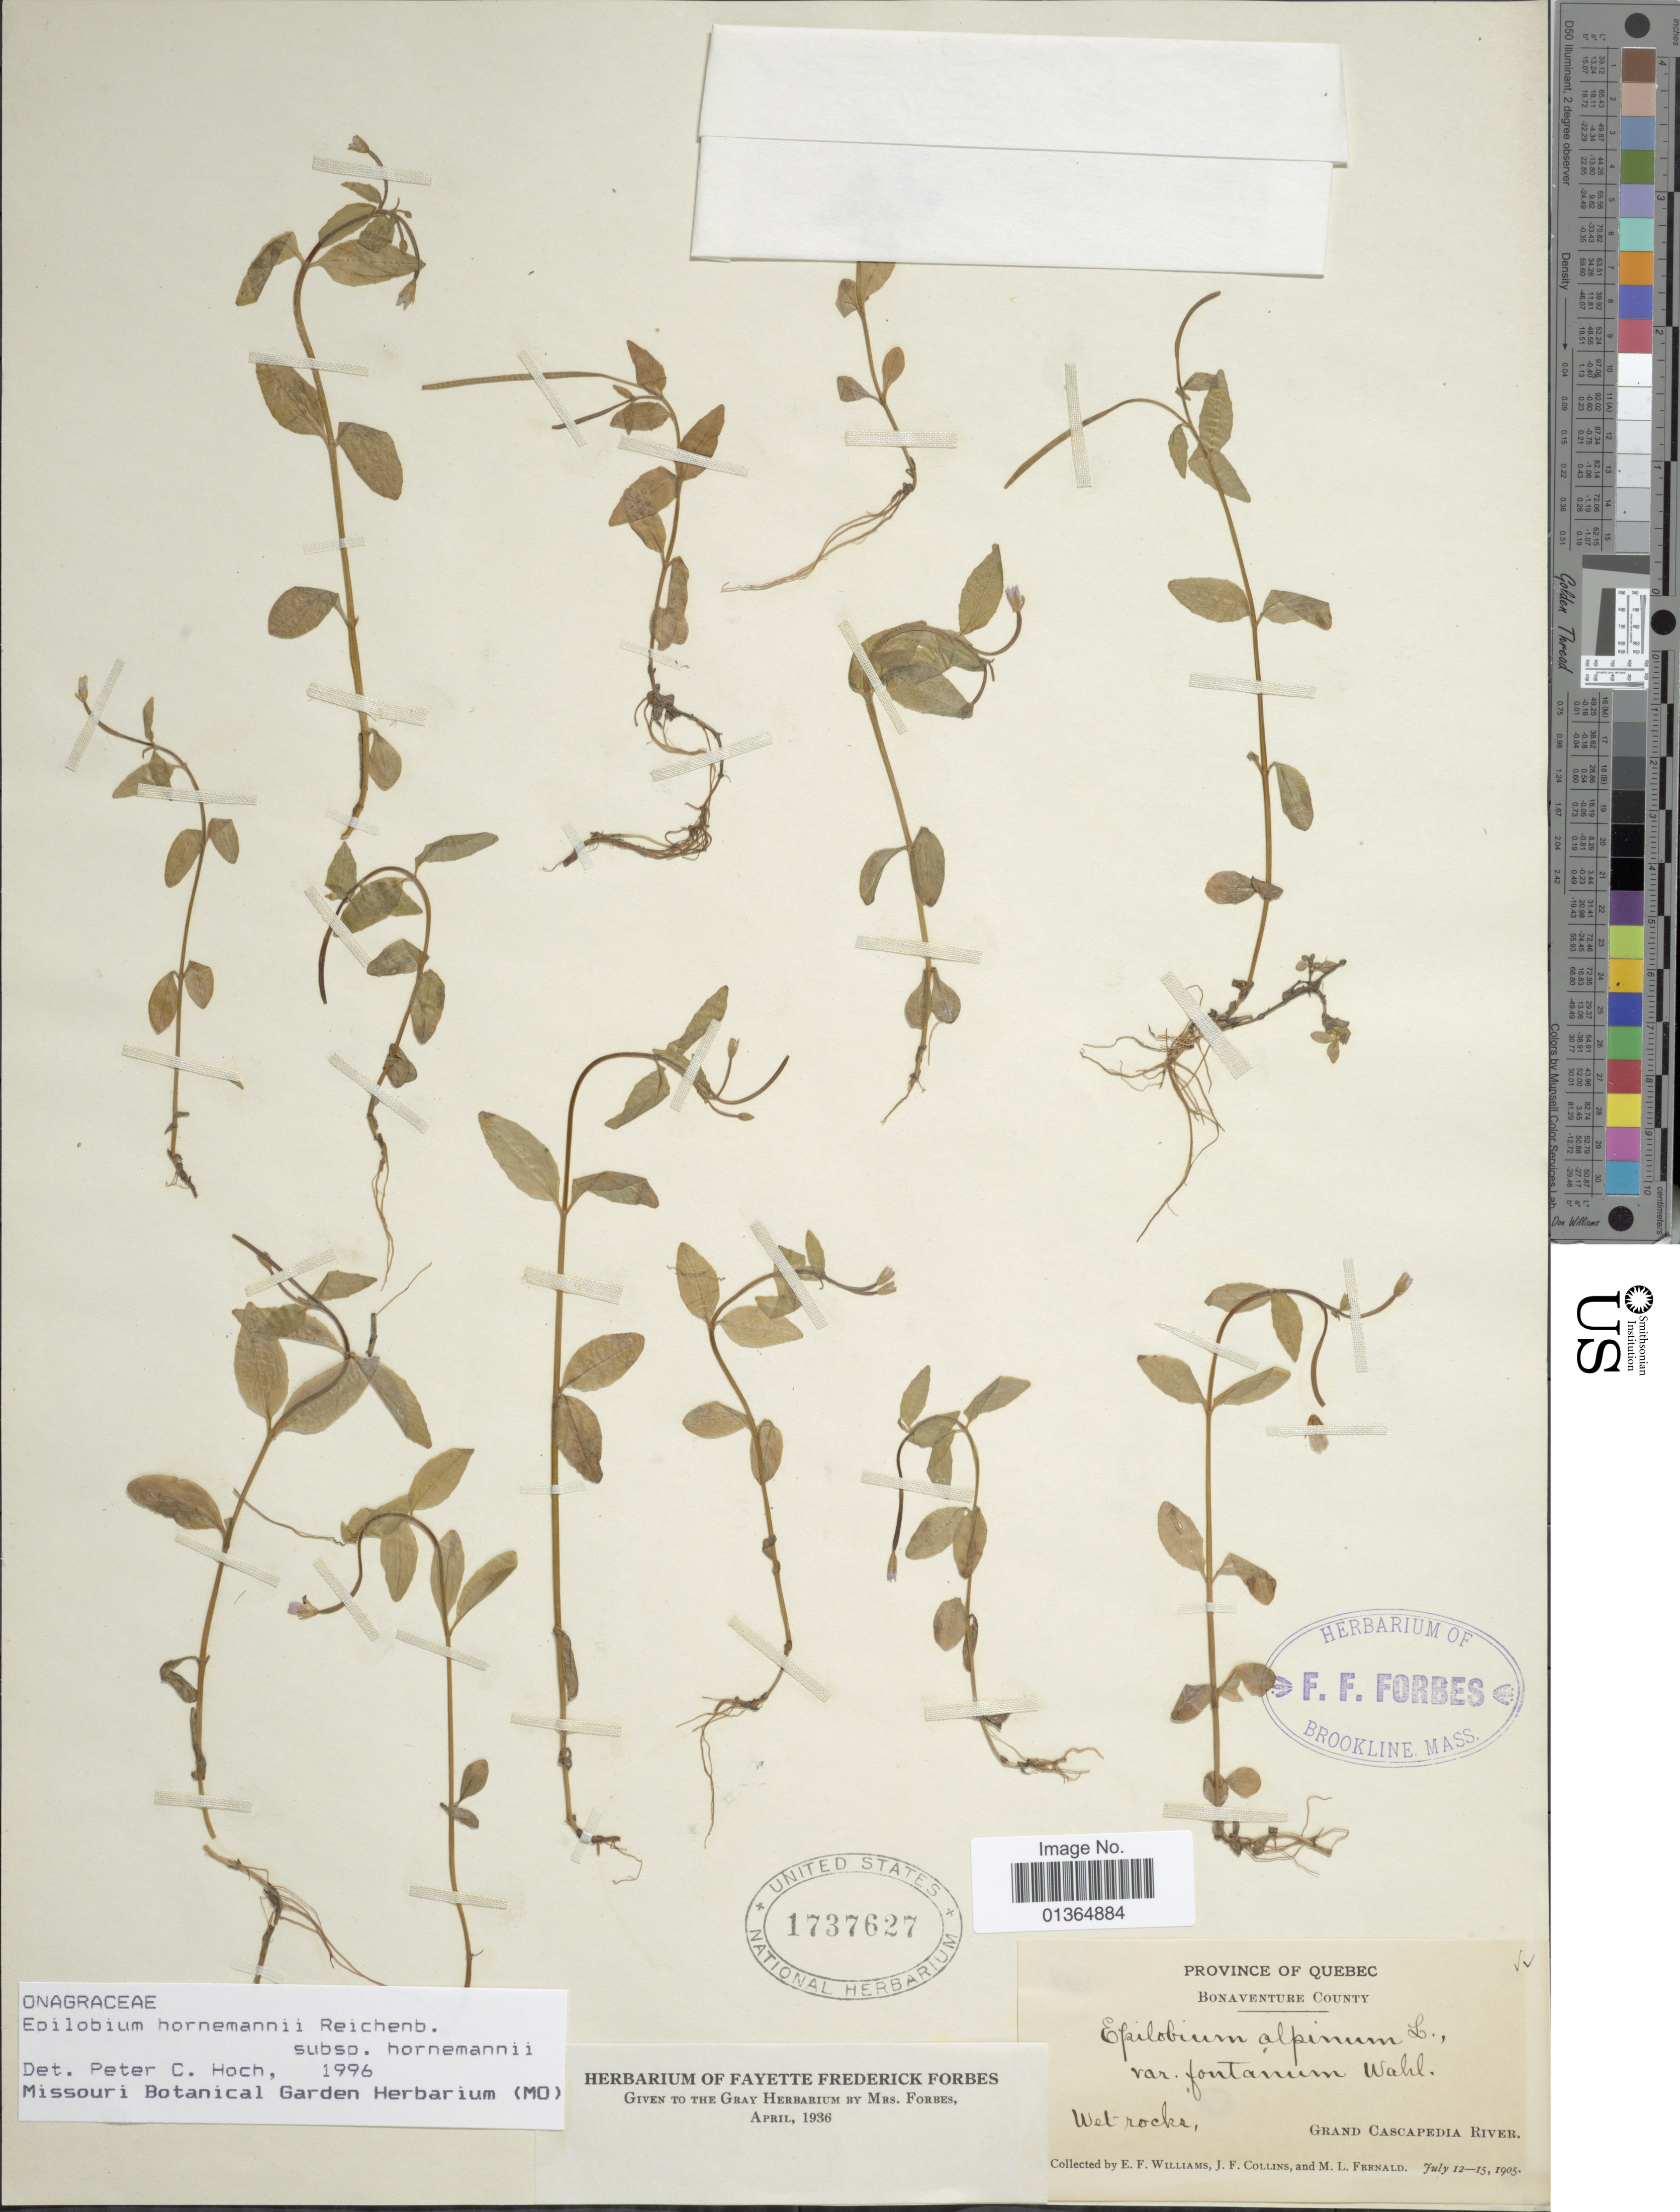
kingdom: Plantae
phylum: Tracheophyta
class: Magnoliopsida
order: Myrtales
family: Onagraceae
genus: Epilobium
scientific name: Epilobium hornemannii subsp. hornemannii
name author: Rchb.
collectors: E. Williams, J. Collins & M. L. Fernald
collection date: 1905-07-12/1905-07-15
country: Canada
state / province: Quebec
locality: Bonaventure County. Grand Cascapedia River.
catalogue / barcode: US 1737627